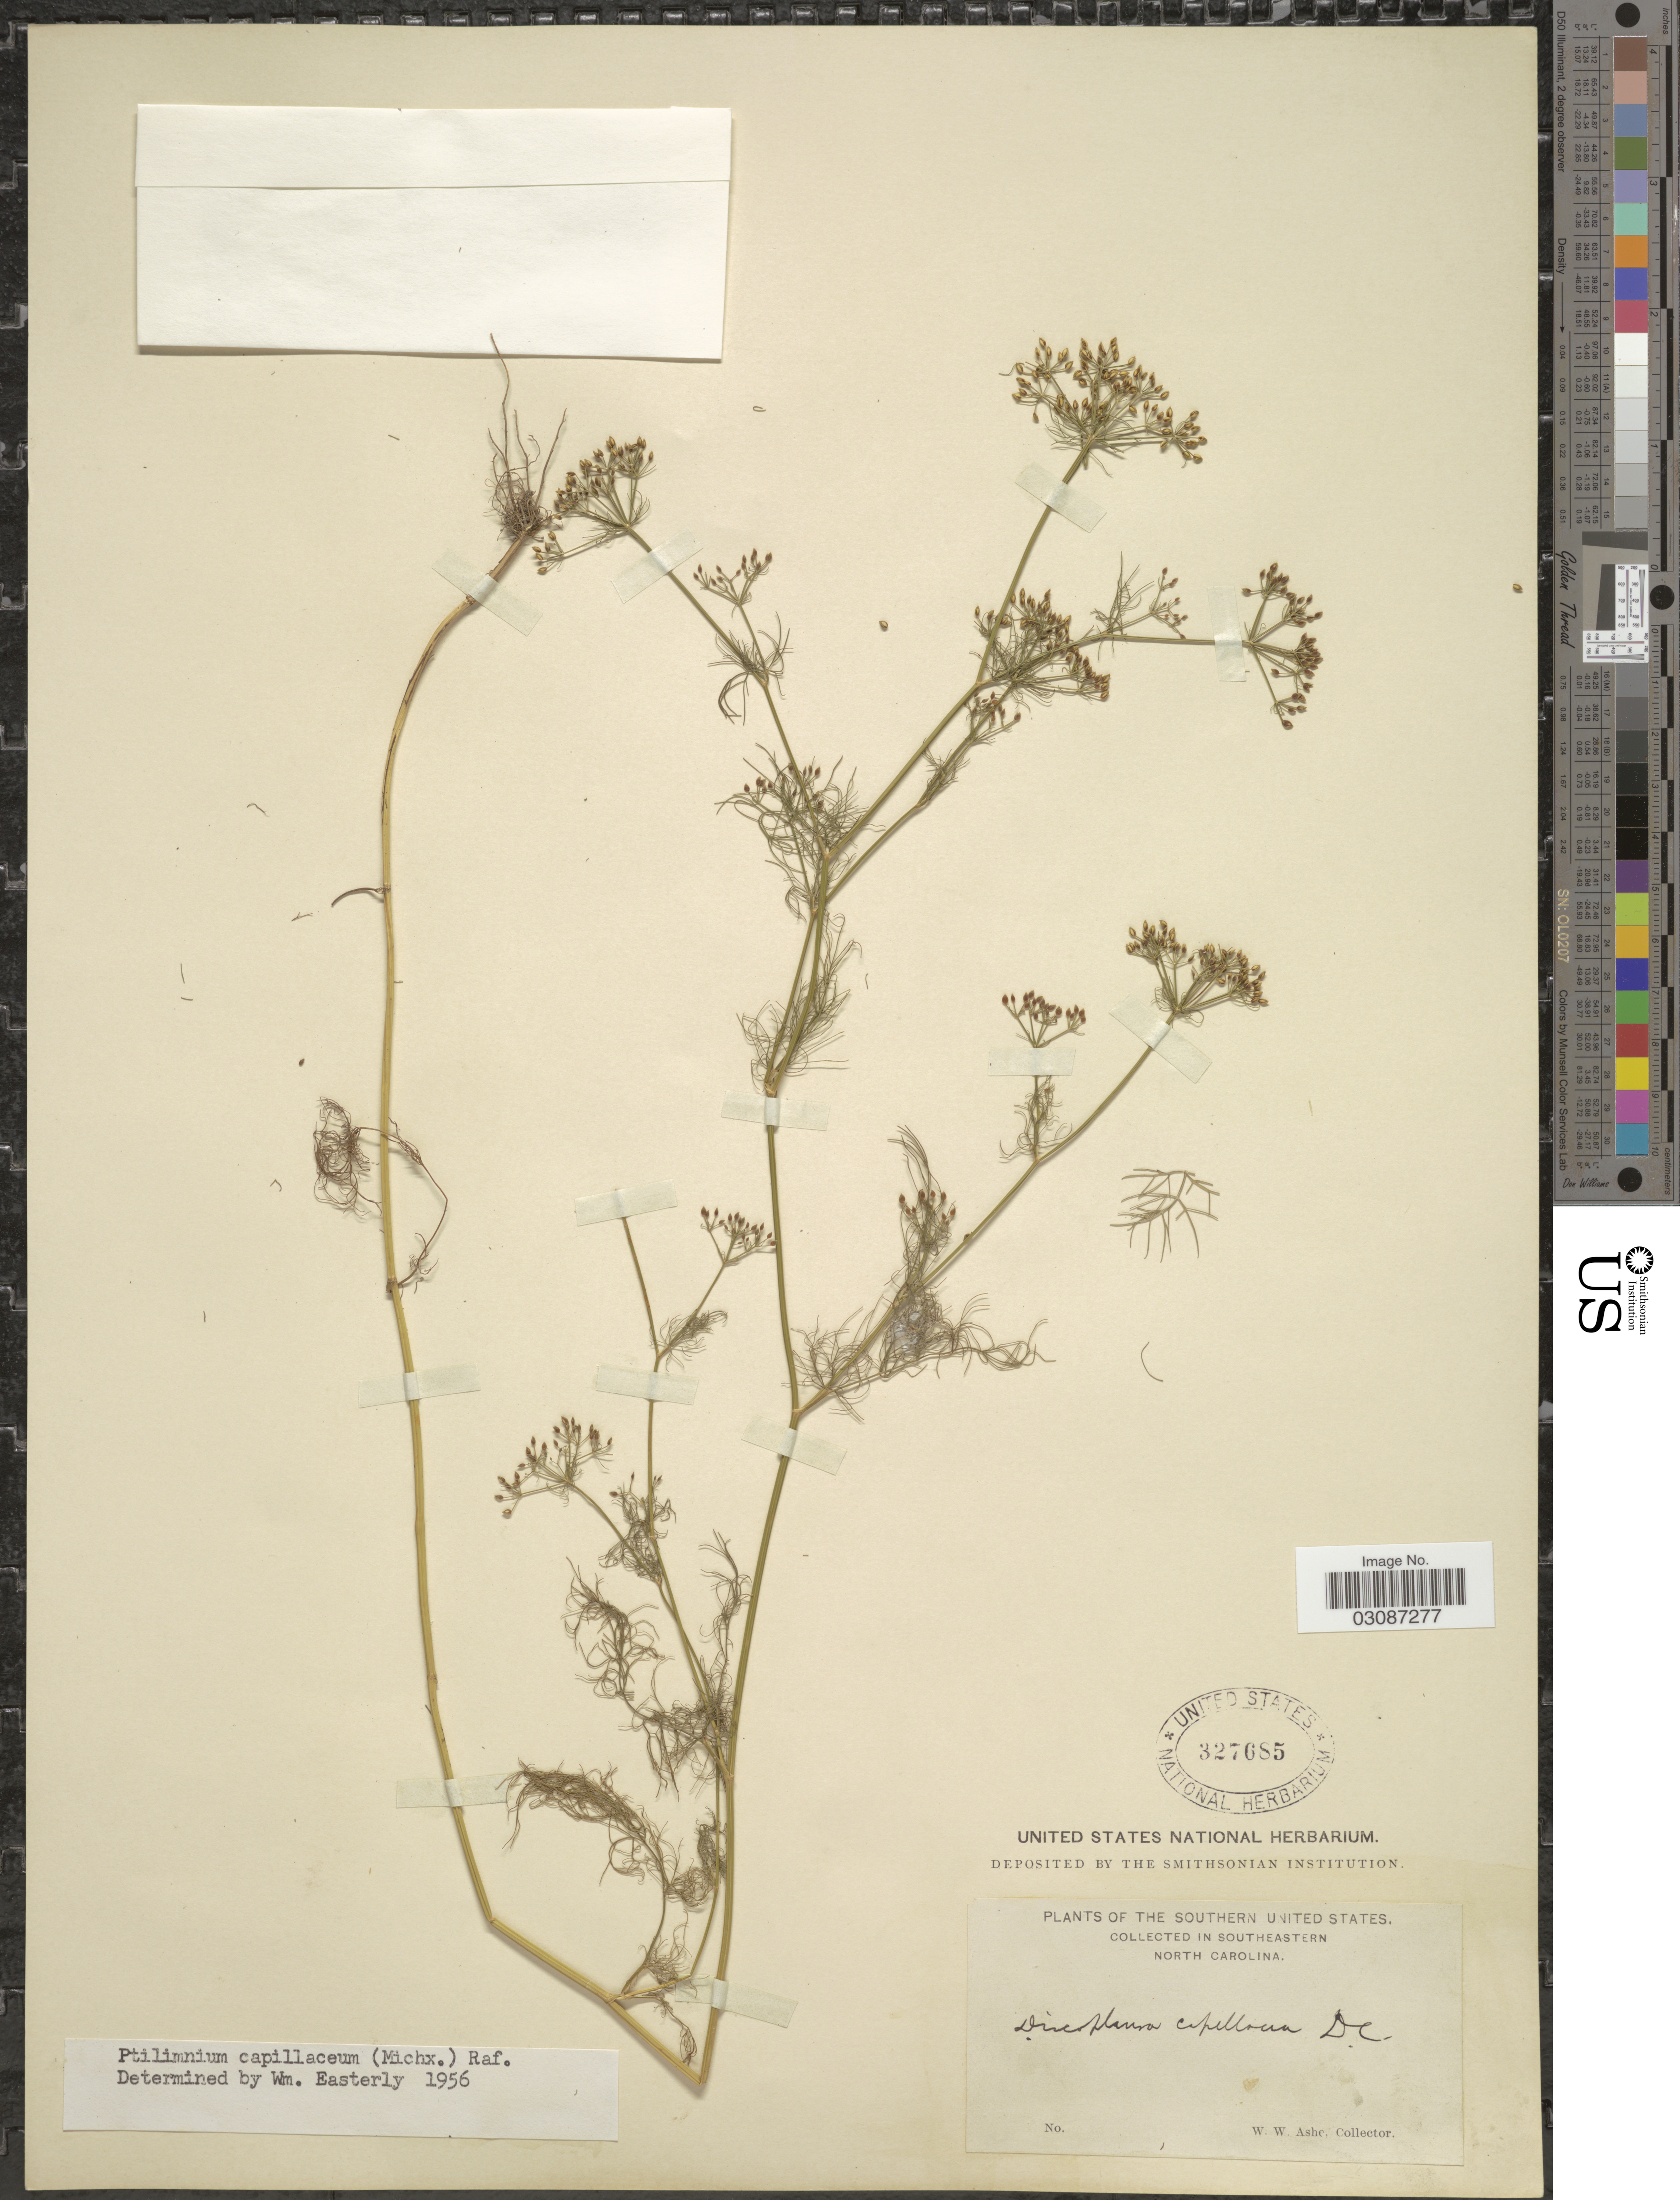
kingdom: Plantae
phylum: Tracheophyta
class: Magnoliopsida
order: Apiales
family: Apiaceae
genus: Ptilimnium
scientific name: Ptilimnium capillaceum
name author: (Michx.) Raf.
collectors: W. W. Ashe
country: United States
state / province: North Carolina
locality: Southern United States. Southeastern.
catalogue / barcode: US 327685